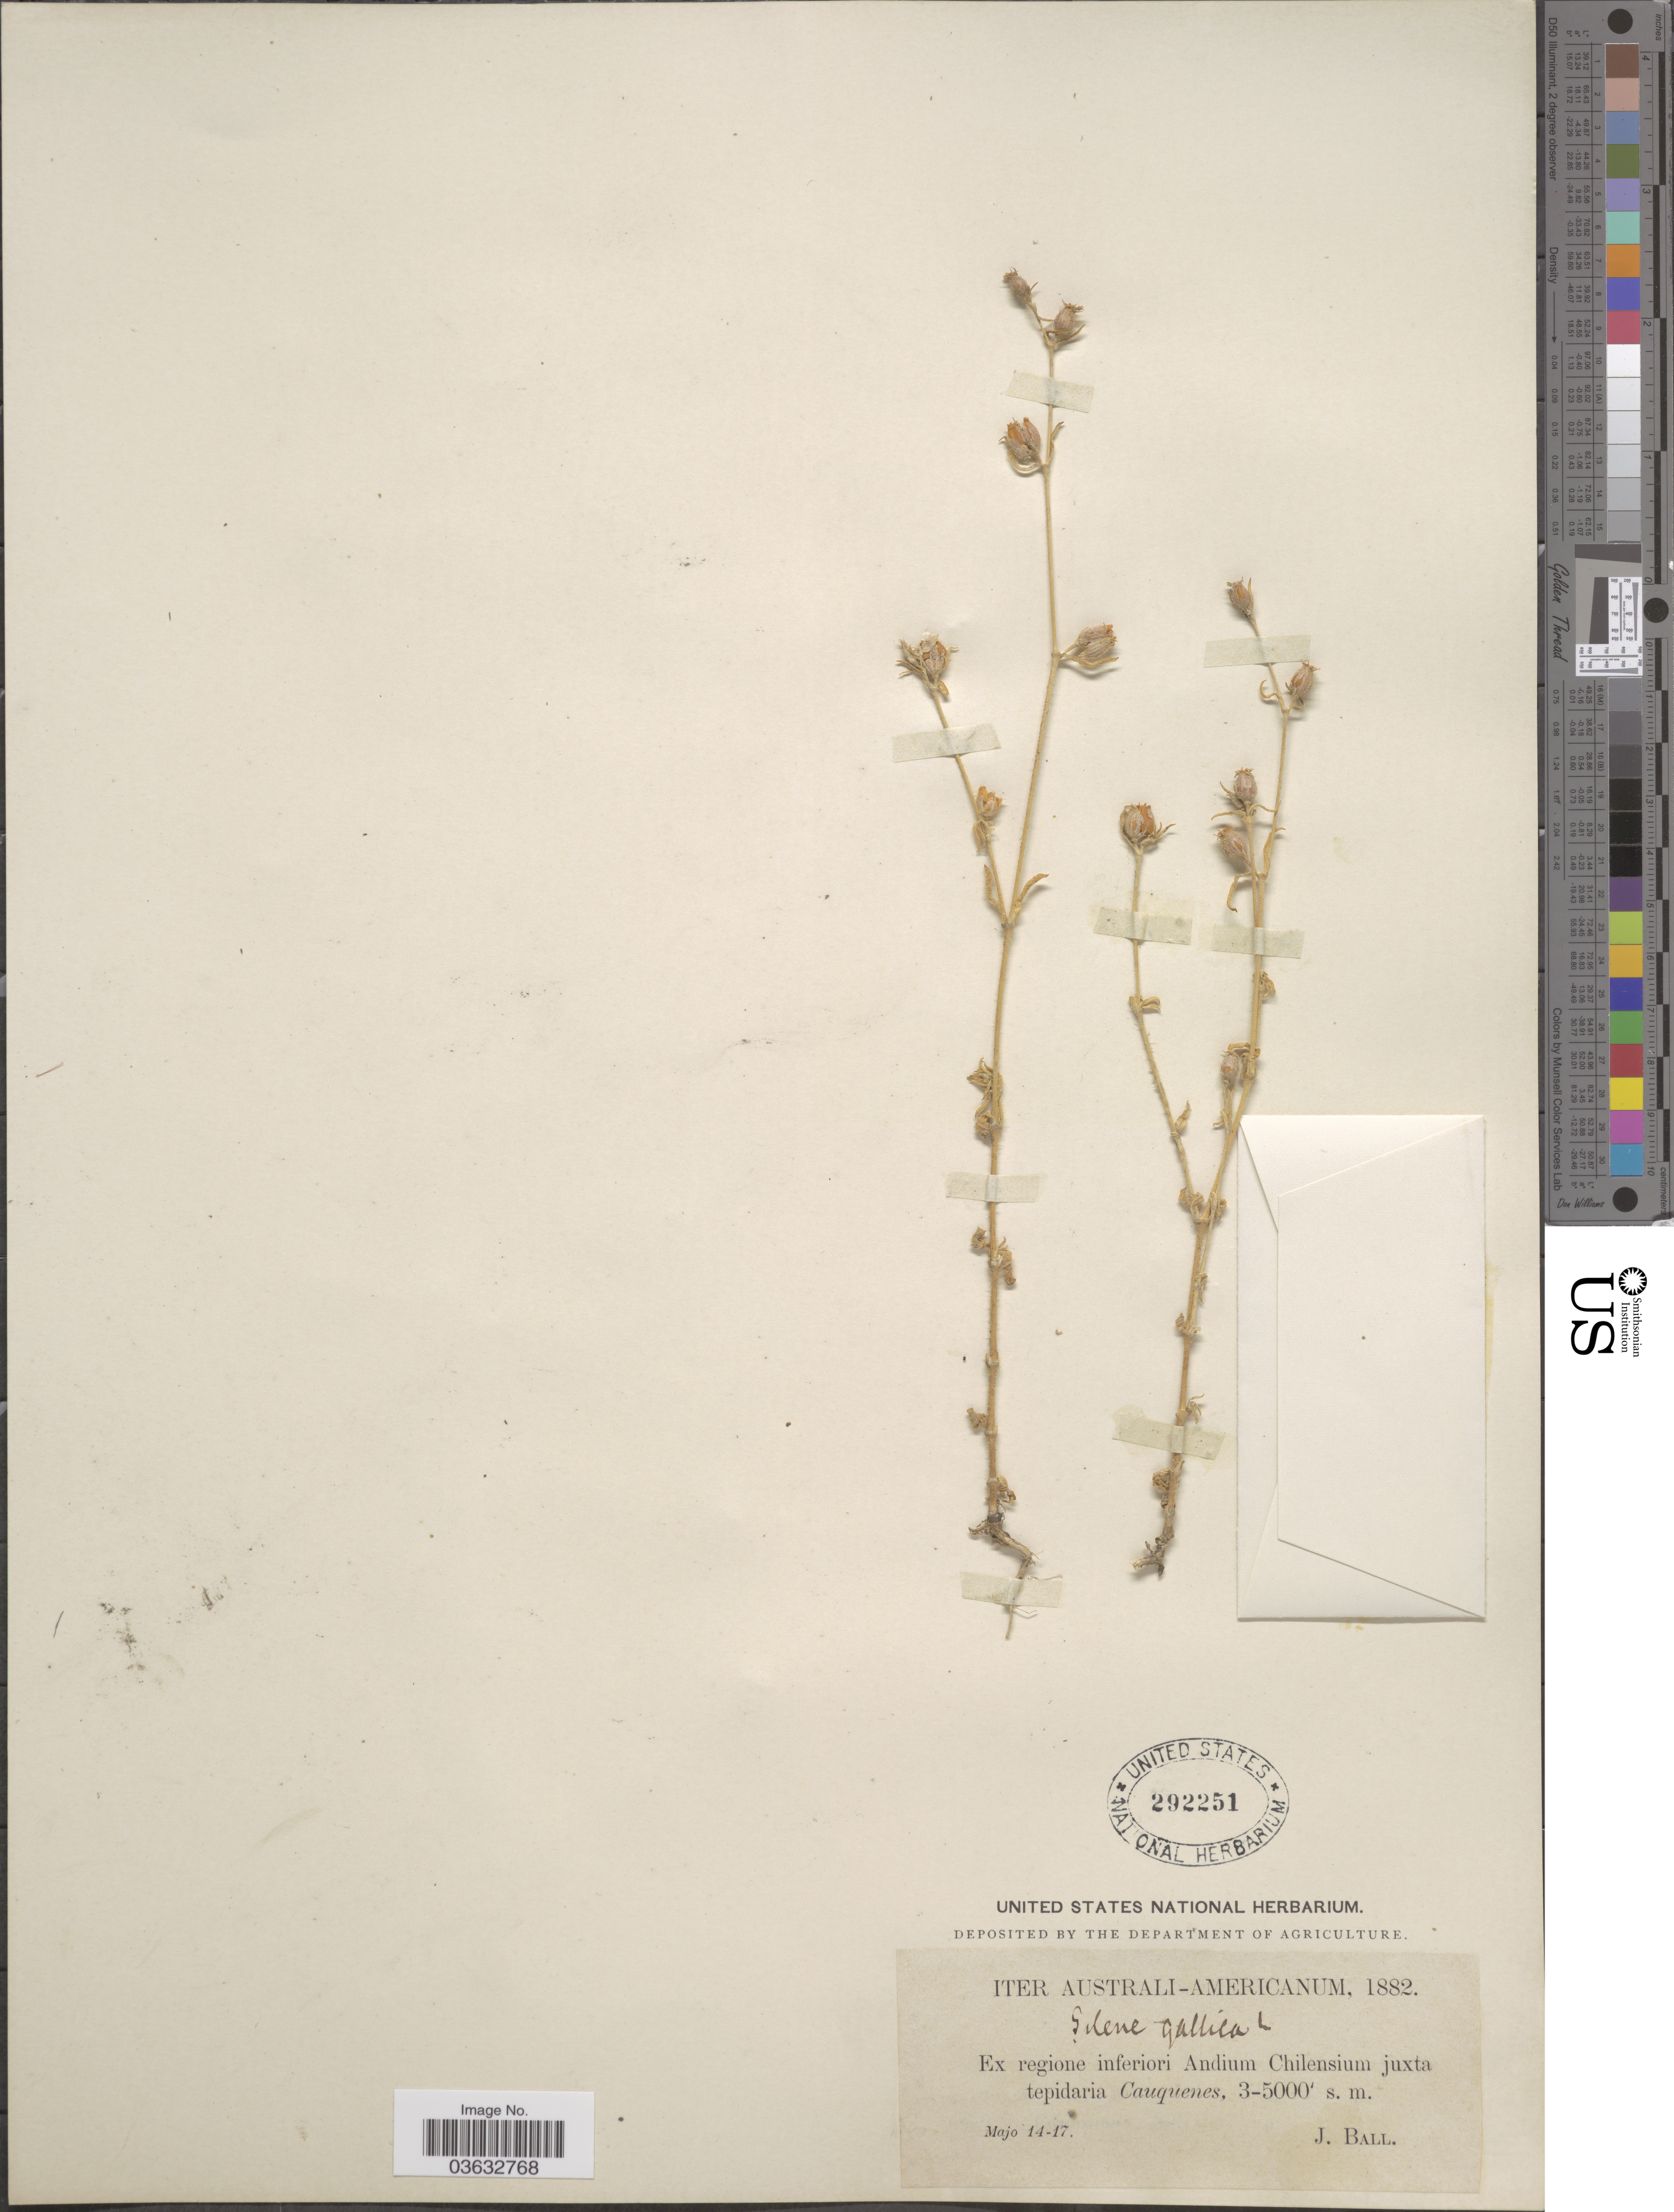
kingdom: Plantae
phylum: Tracheophyta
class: Magnoliopsida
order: Caryophyllales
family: Caryophyllaceae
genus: Silene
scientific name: Silene gallica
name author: L.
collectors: J. Ball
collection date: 1882-05-14/1882-05-17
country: Chile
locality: Ex regione inferiori Andium Chilensium juxta tepidaria Cauquenes.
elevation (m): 914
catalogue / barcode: US 292251